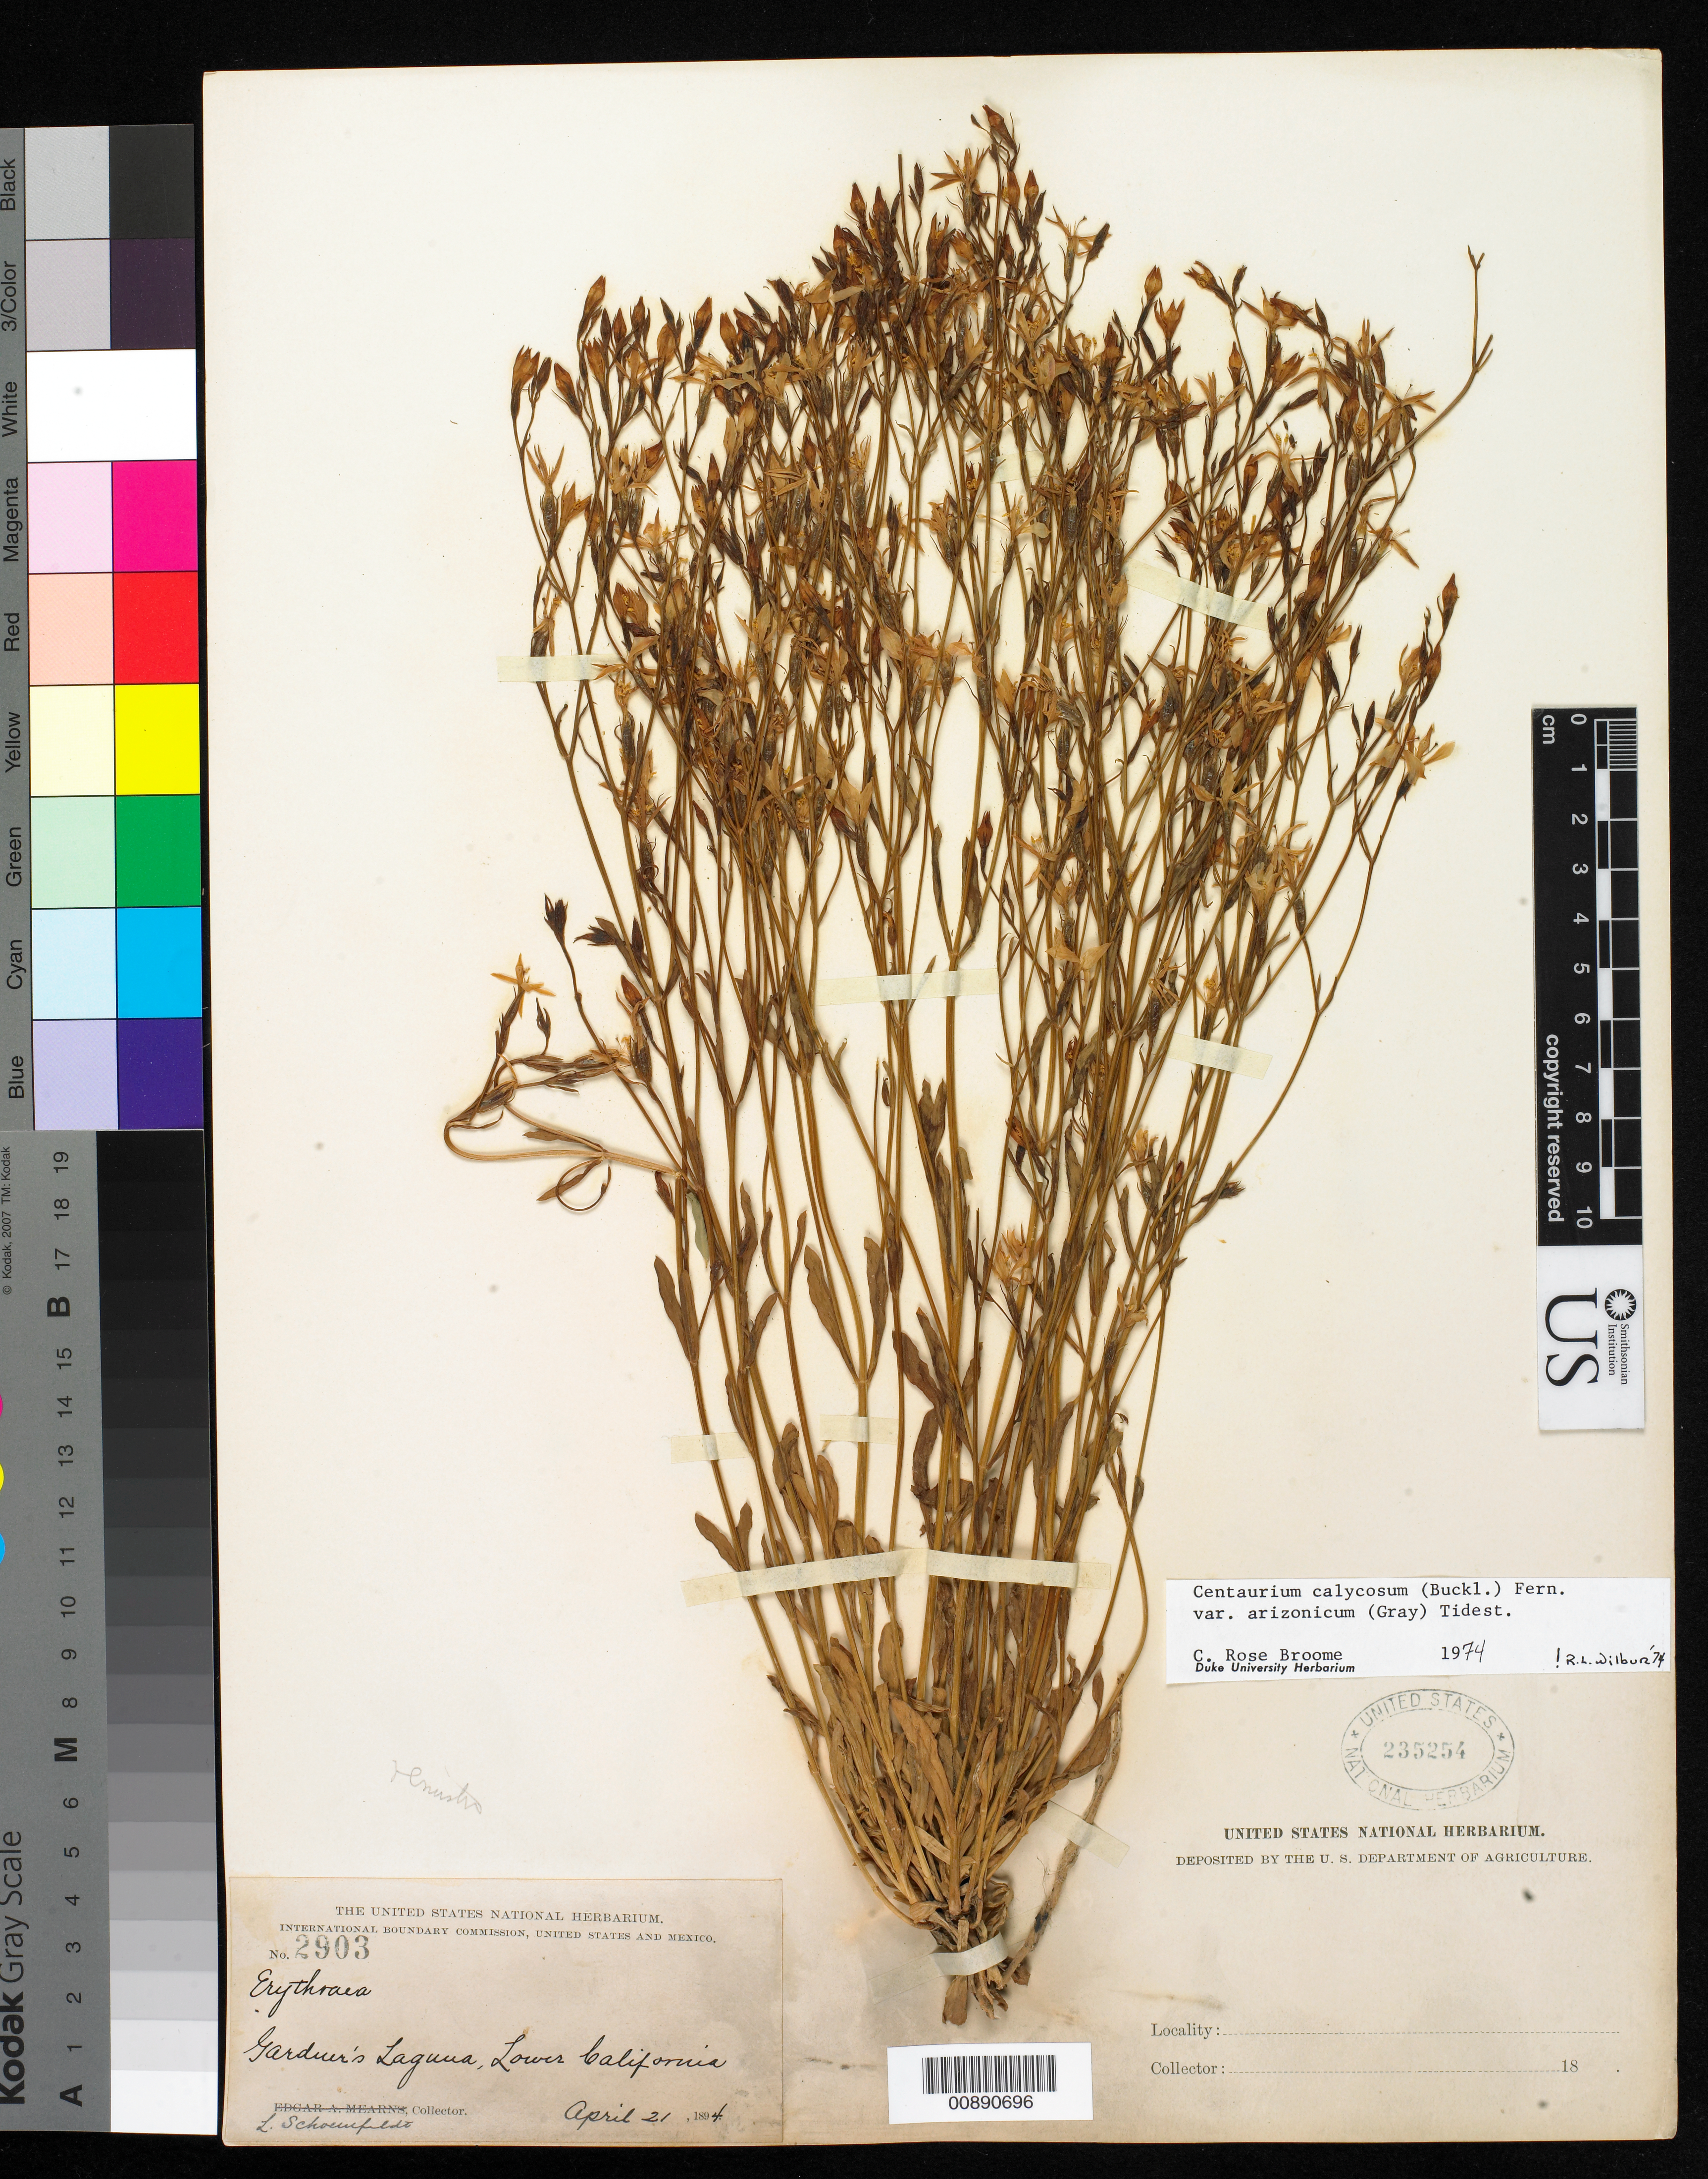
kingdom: Plantae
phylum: Tracheophyta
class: Magnoliopsida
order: Gentianales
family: Gentianaceae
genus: Centaurium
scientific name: Centaurium calycosum var. arizonicum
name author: (Buckley) Fernald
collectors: L. Schoenfeldt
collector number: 2903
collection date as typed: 21 Apr 1894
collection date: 1894-04-21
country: Mexico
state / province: Baja California Norte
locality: Gardner's Laguna, Baja California.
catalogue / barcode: US 235254